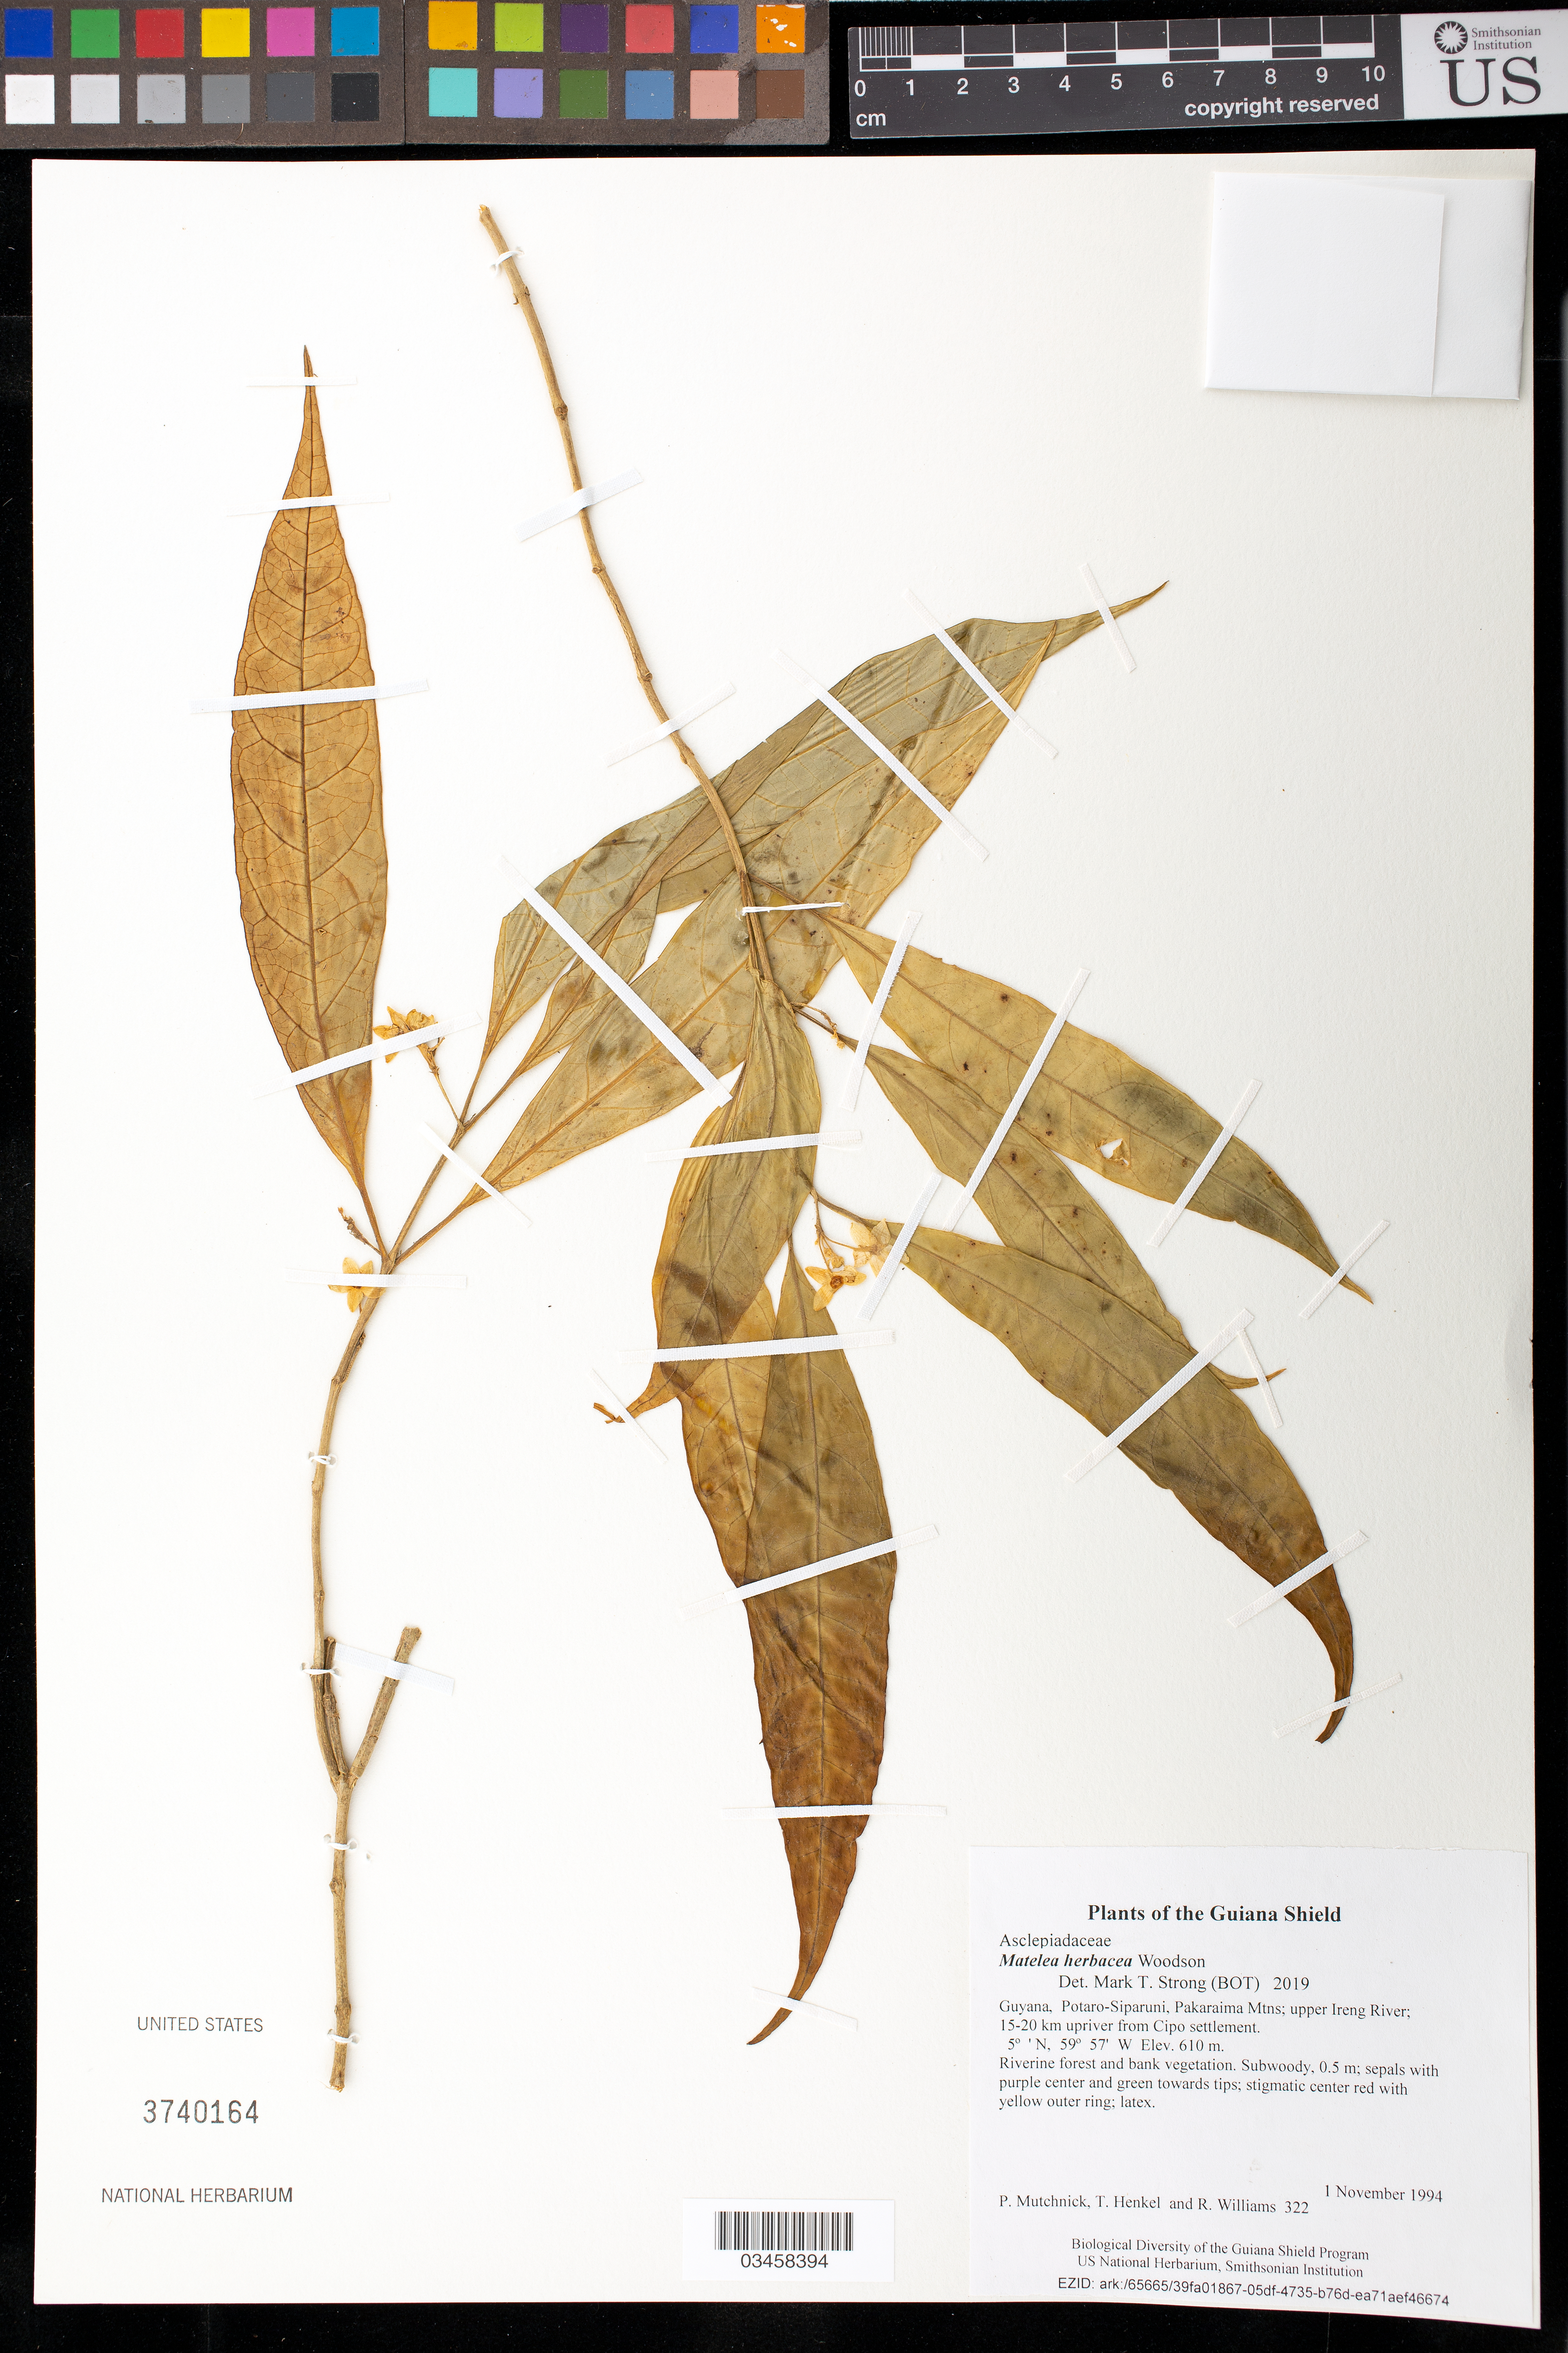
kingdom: Plantae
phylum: Tracheophyta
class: Magnoliopsida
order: Gentianales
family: Apocynaceae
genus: Matelea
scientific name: Matelea herbacea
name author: Woodson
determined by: Strong, Mark T., (BOT), Smithsonian Institution - National Museum of Natural History (UNITED STATES)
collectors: P. Mutchnick, T. Henkel & R. Williams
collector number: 322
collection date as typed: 1 November 1994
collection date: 1994-11-01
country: Guyana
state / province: Potaro-Siparuni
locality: Pakaraima Mtns; upper Ireng River; 15-20 km upriver from Cipo settlement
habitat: Riverine forest and bank vegetation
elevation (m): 610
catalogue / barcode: US 3740164